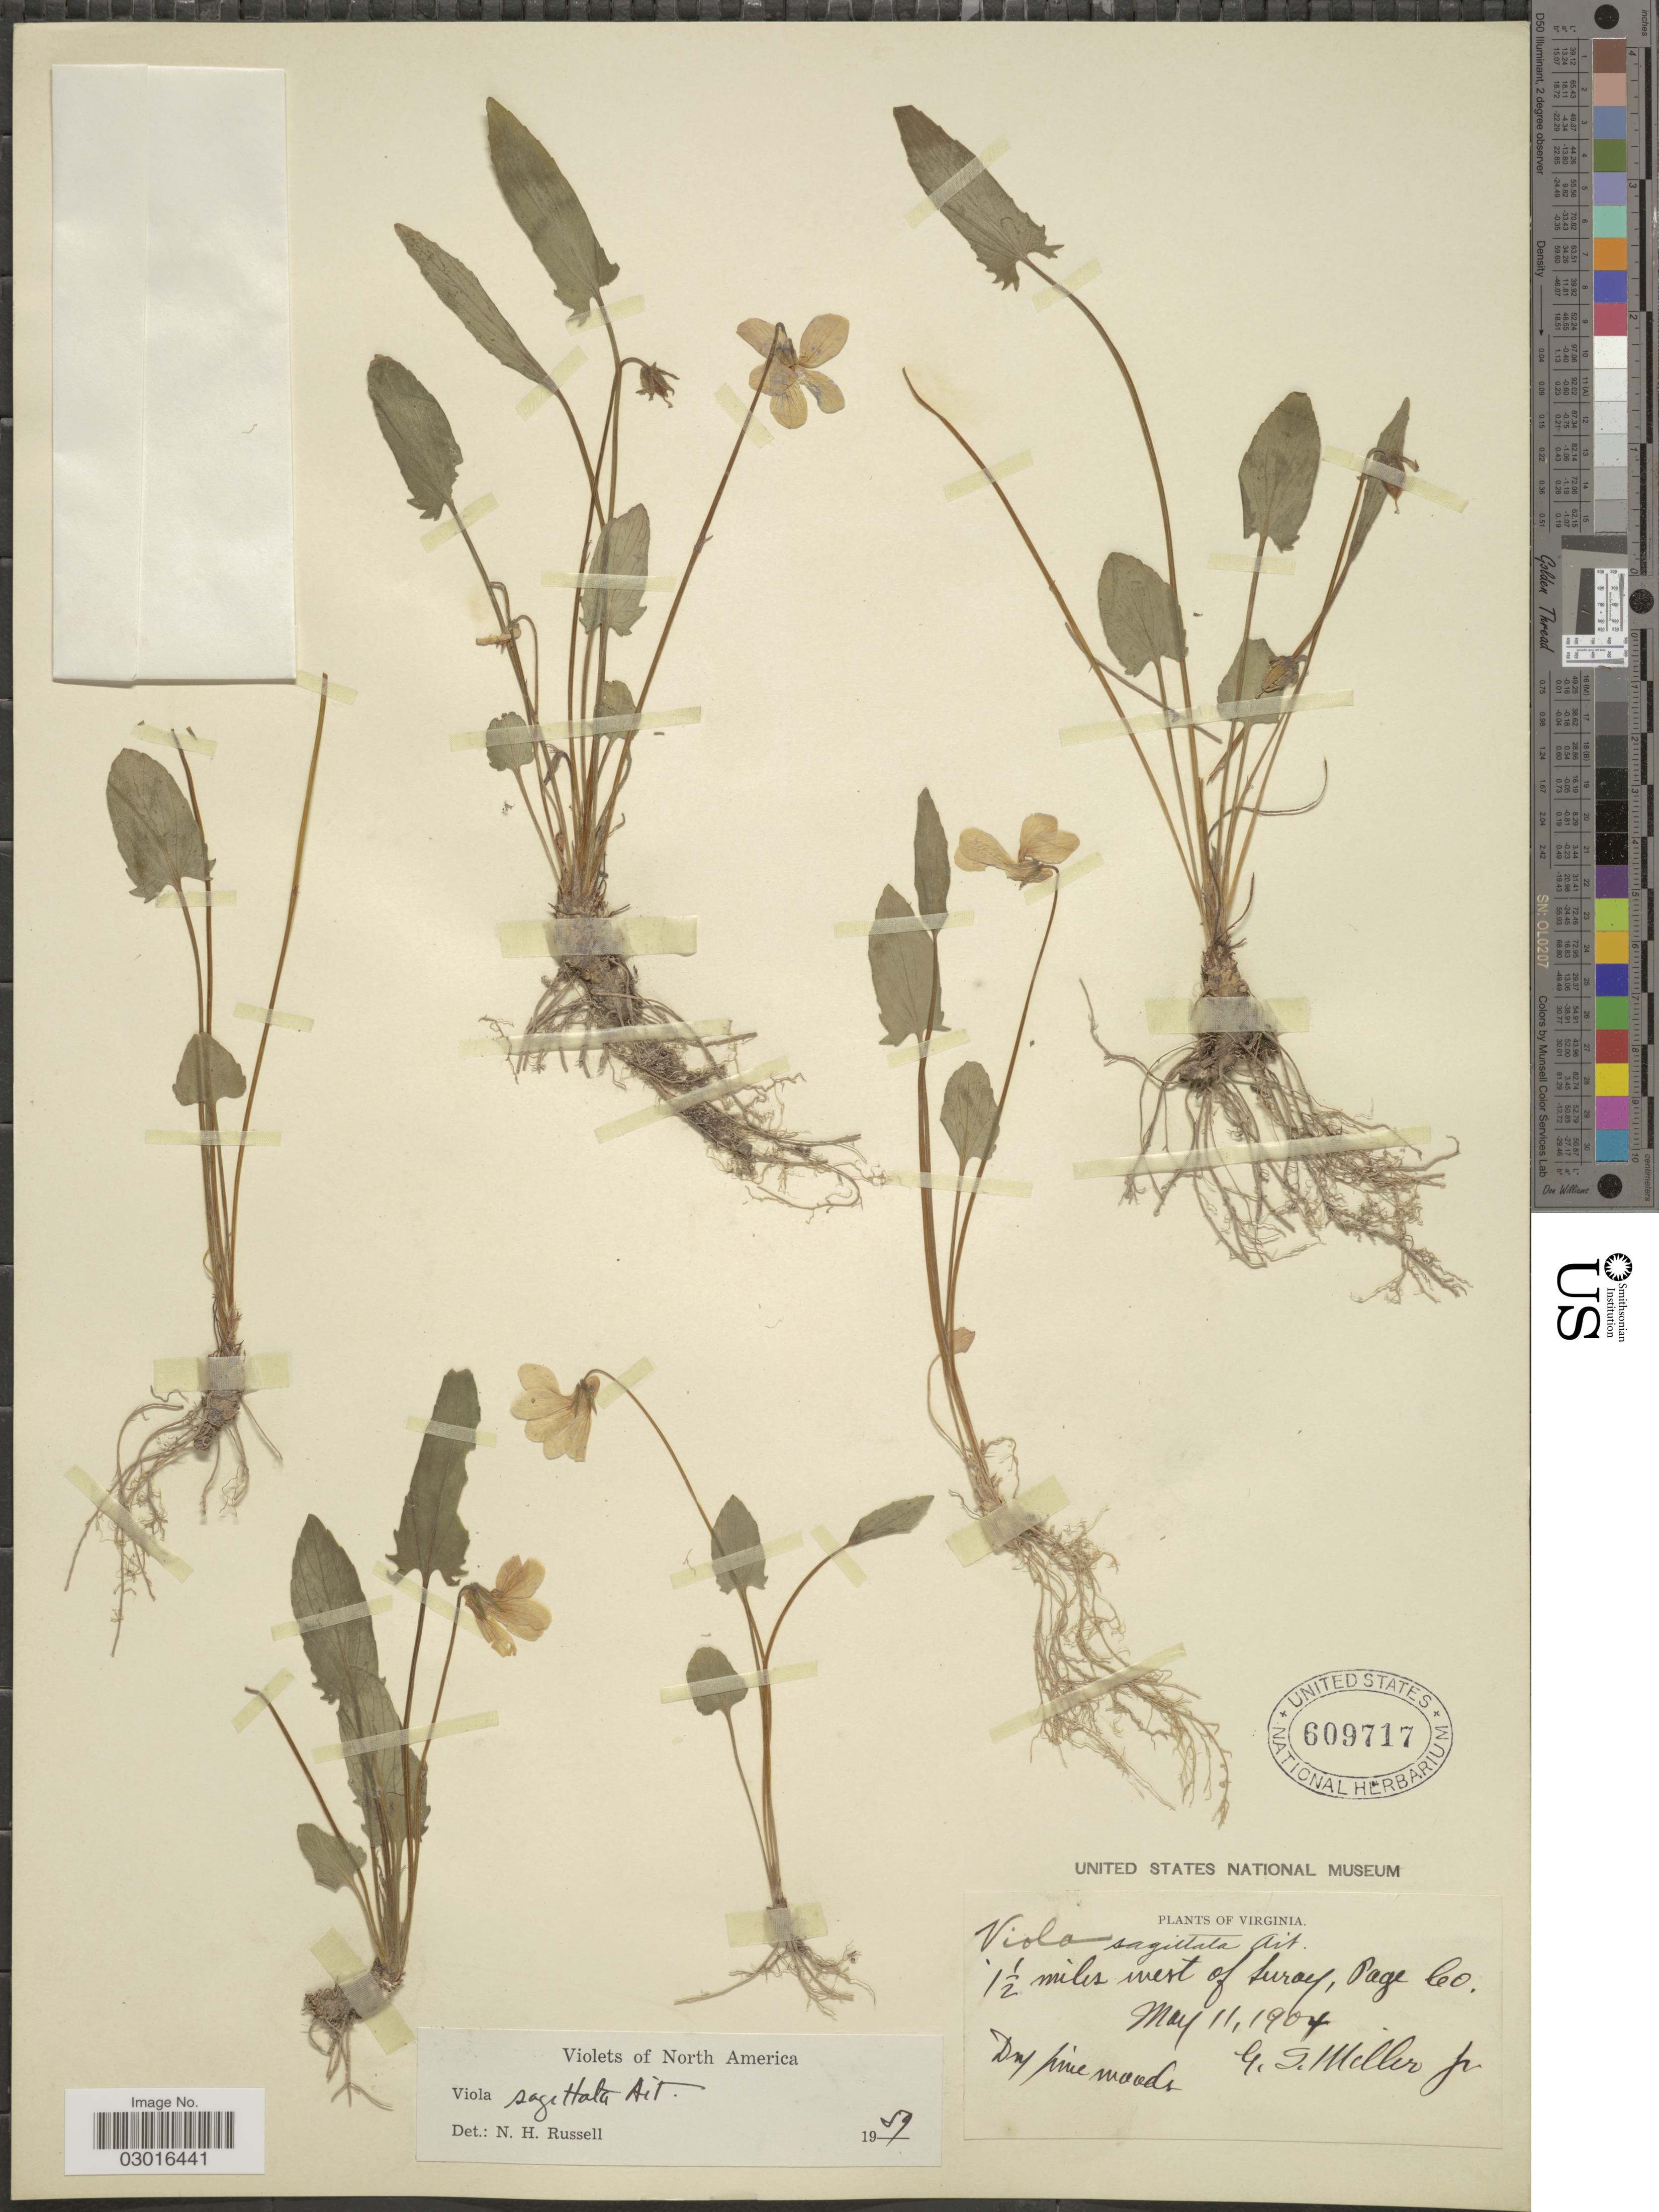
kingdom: Plantae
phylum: Tracheophyta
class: Magnoliopsida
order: Malpighiales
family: Violaceae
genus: Viola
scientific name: Viola sagittata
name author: Aiton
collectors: G. S. Miller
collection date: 1904-05-11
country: United States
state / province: Virginia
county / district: Page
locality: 1½ miles W of Luray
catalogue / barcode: US 609717